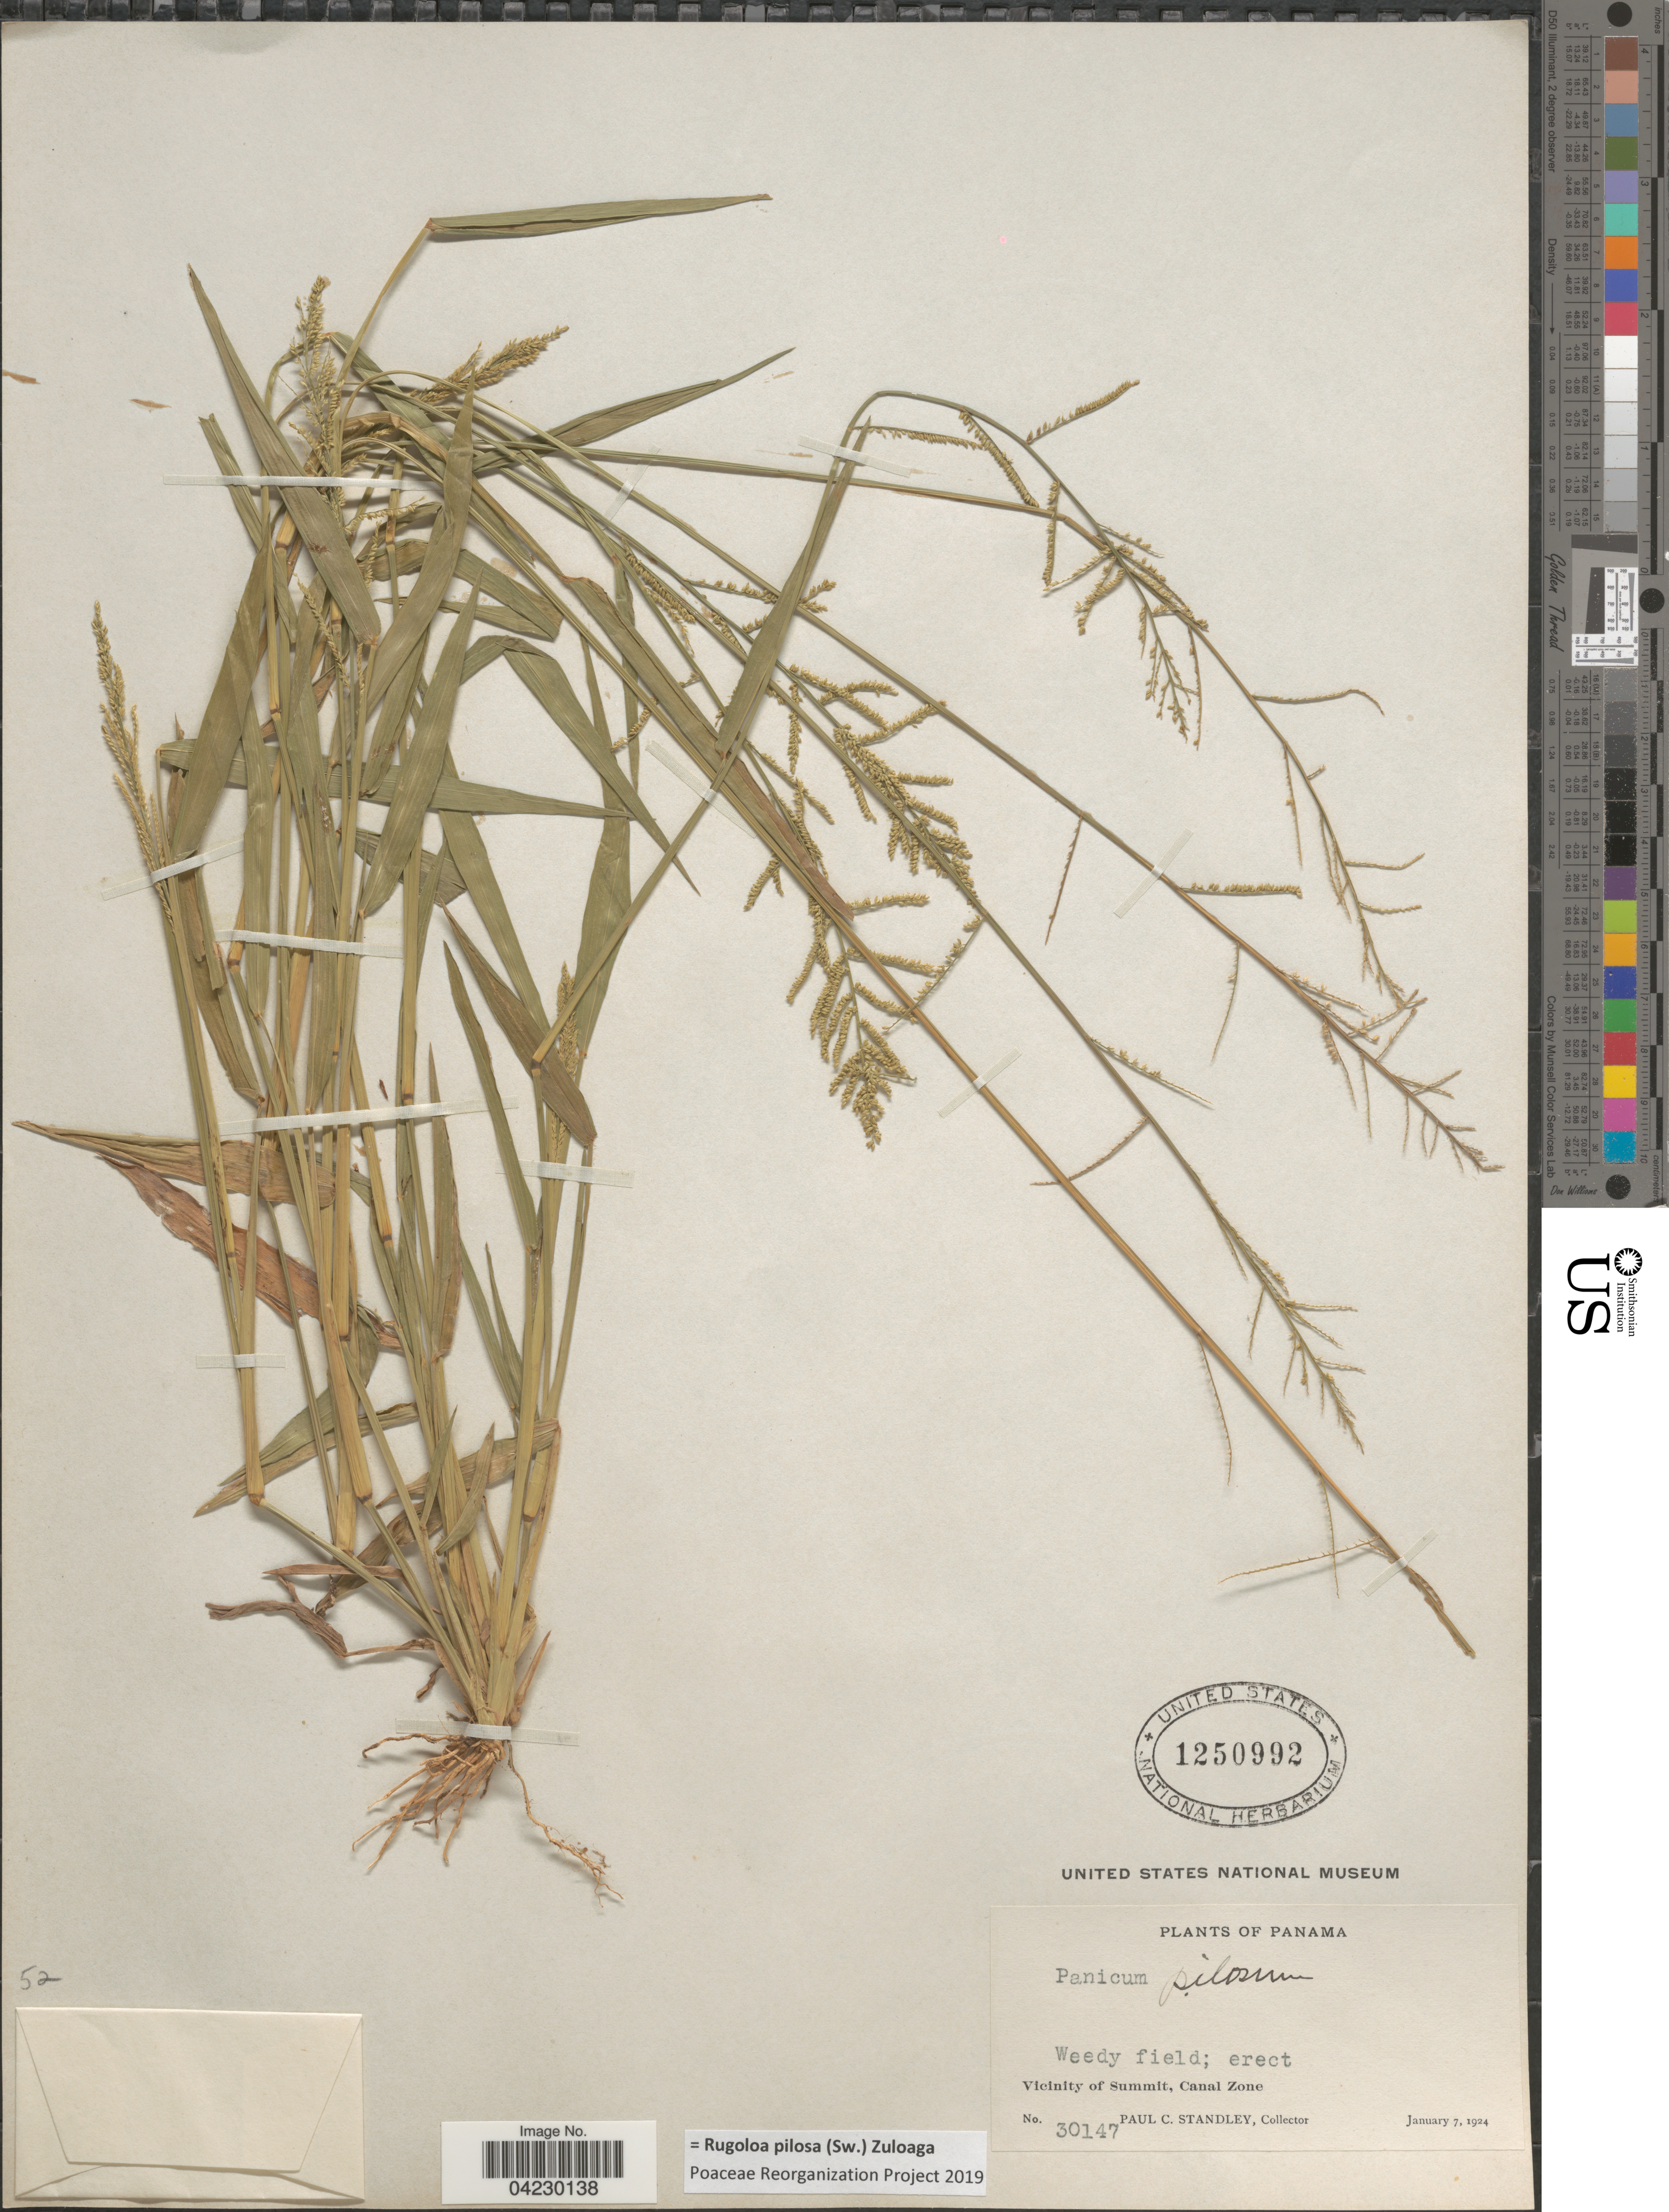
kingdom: Plantae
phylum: Tracheophyta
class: Liliopsida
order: Poales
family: Poaceae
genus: Rugoloa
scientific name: Rugoloa pilosa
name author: (Sw.) Zuloaga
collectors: P. C. Standley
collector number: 30147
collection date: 1924-01-07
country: Panama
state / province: Colón / Panamá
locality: Vicinity of Summit, Canal Zone.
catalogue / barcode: US 1250992